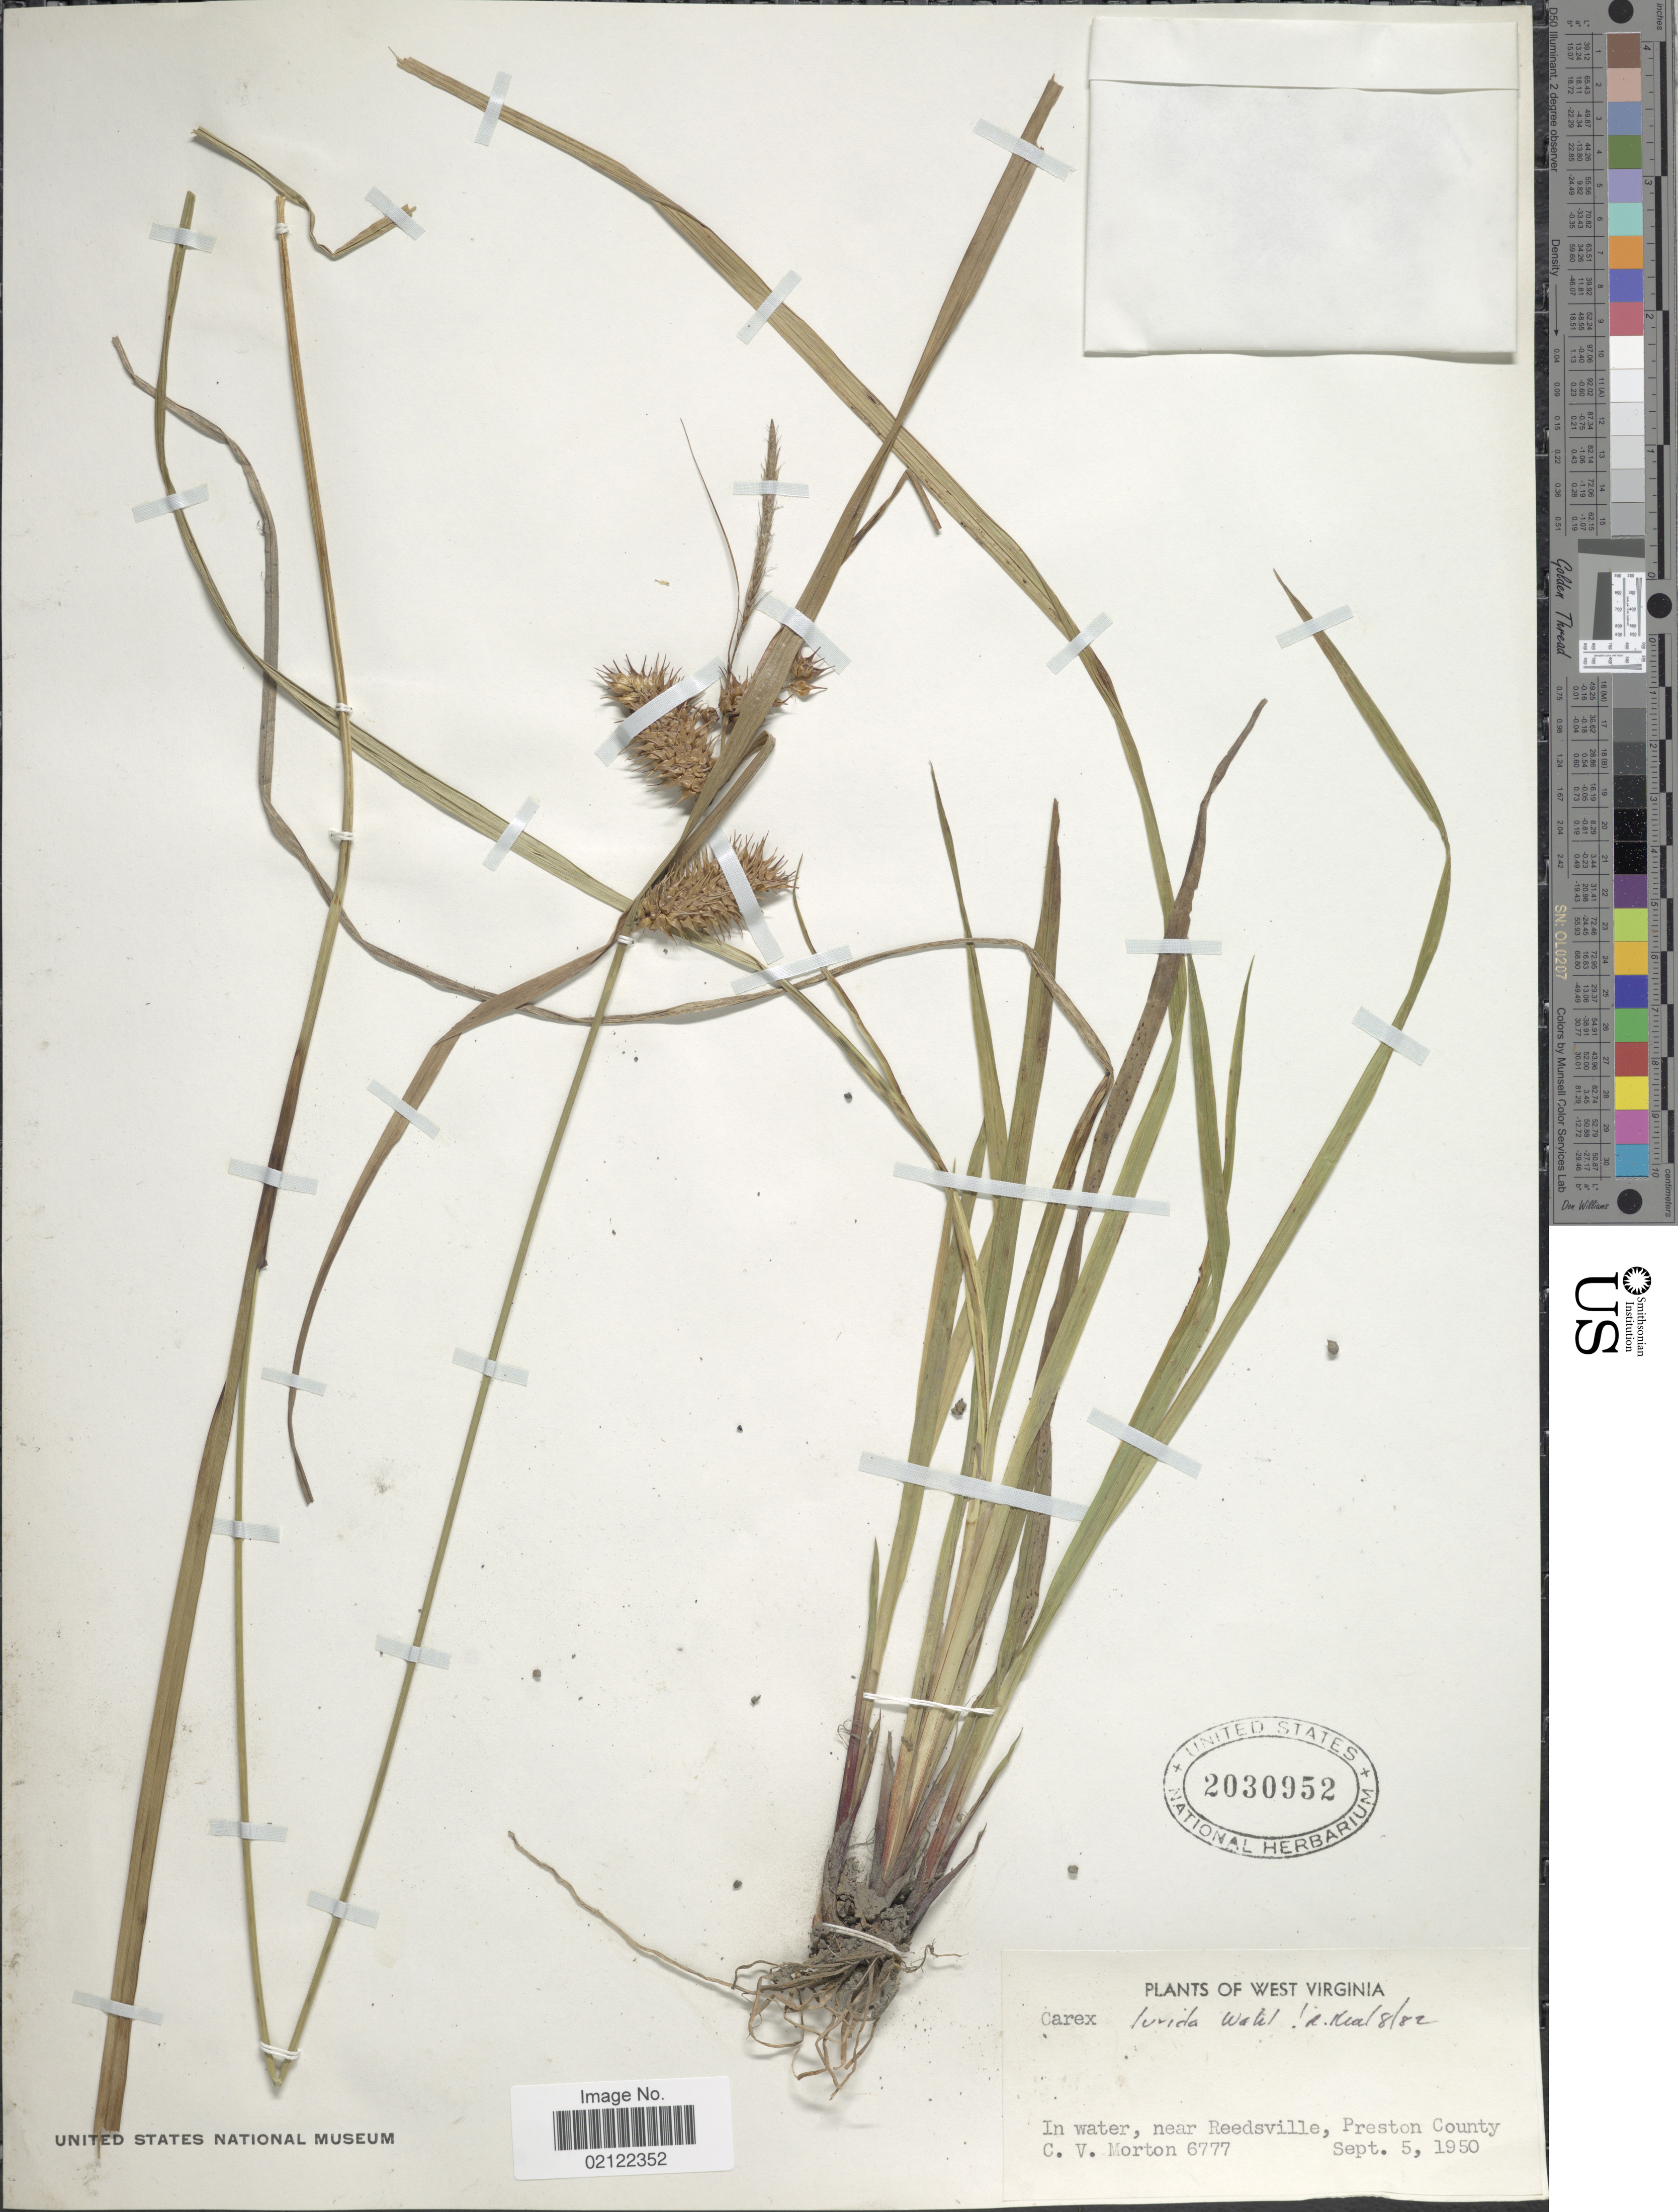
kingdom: Plantae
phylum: Tracheophyta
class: Liliopsida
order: Poales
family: Cyperaceae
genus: Carex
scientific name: Carex lurida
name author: Wahlenb.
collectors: C. V. Morton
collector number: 6777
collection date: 1950-09-05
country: United States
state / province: West Virginia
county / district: Preston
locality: In water, near Reedsville, Preston County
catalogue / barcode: US 2030952